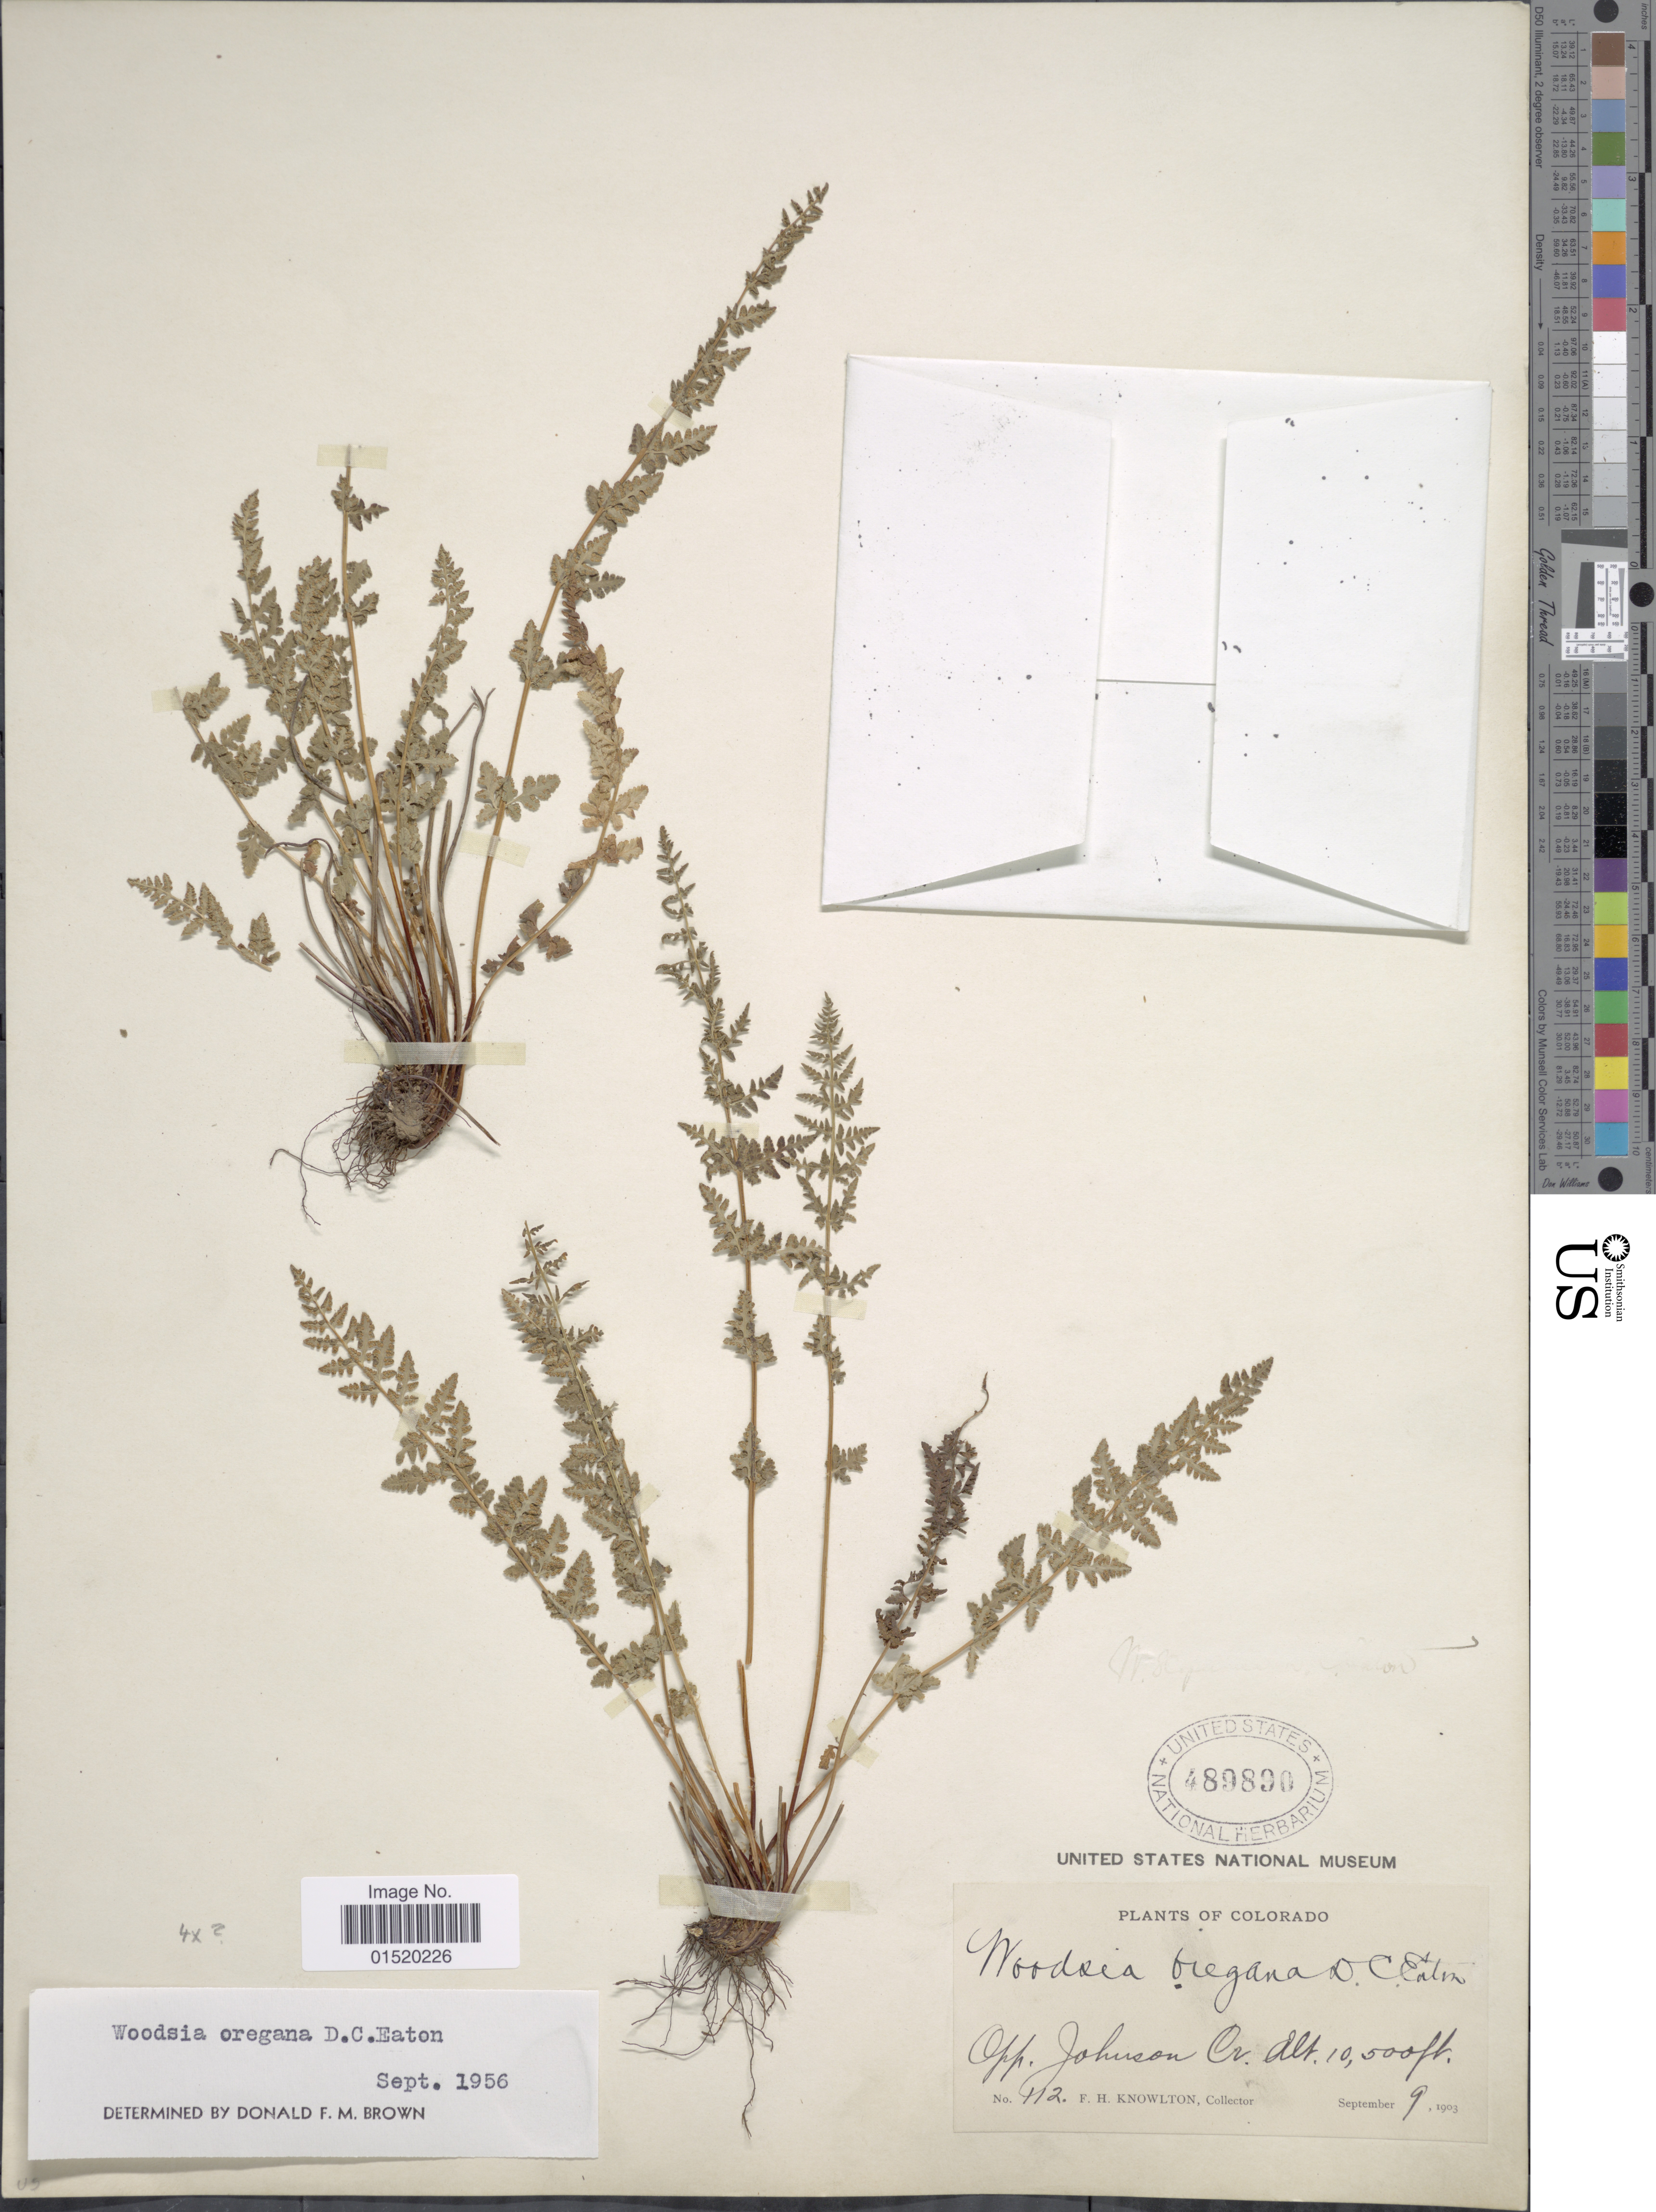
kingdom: Plantae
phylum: Tracheophyta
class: Polypodiopsida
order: Polypodiales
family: Woodsiaceae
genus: Woodsia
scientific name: Woodsia oregana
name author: D.C. Eaton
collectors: F. H. Knowlton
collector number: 112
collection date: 1903-09-09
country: United States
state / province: Colorado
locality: Opp. Johnson Cr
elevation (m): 3200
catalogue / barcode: US 489890